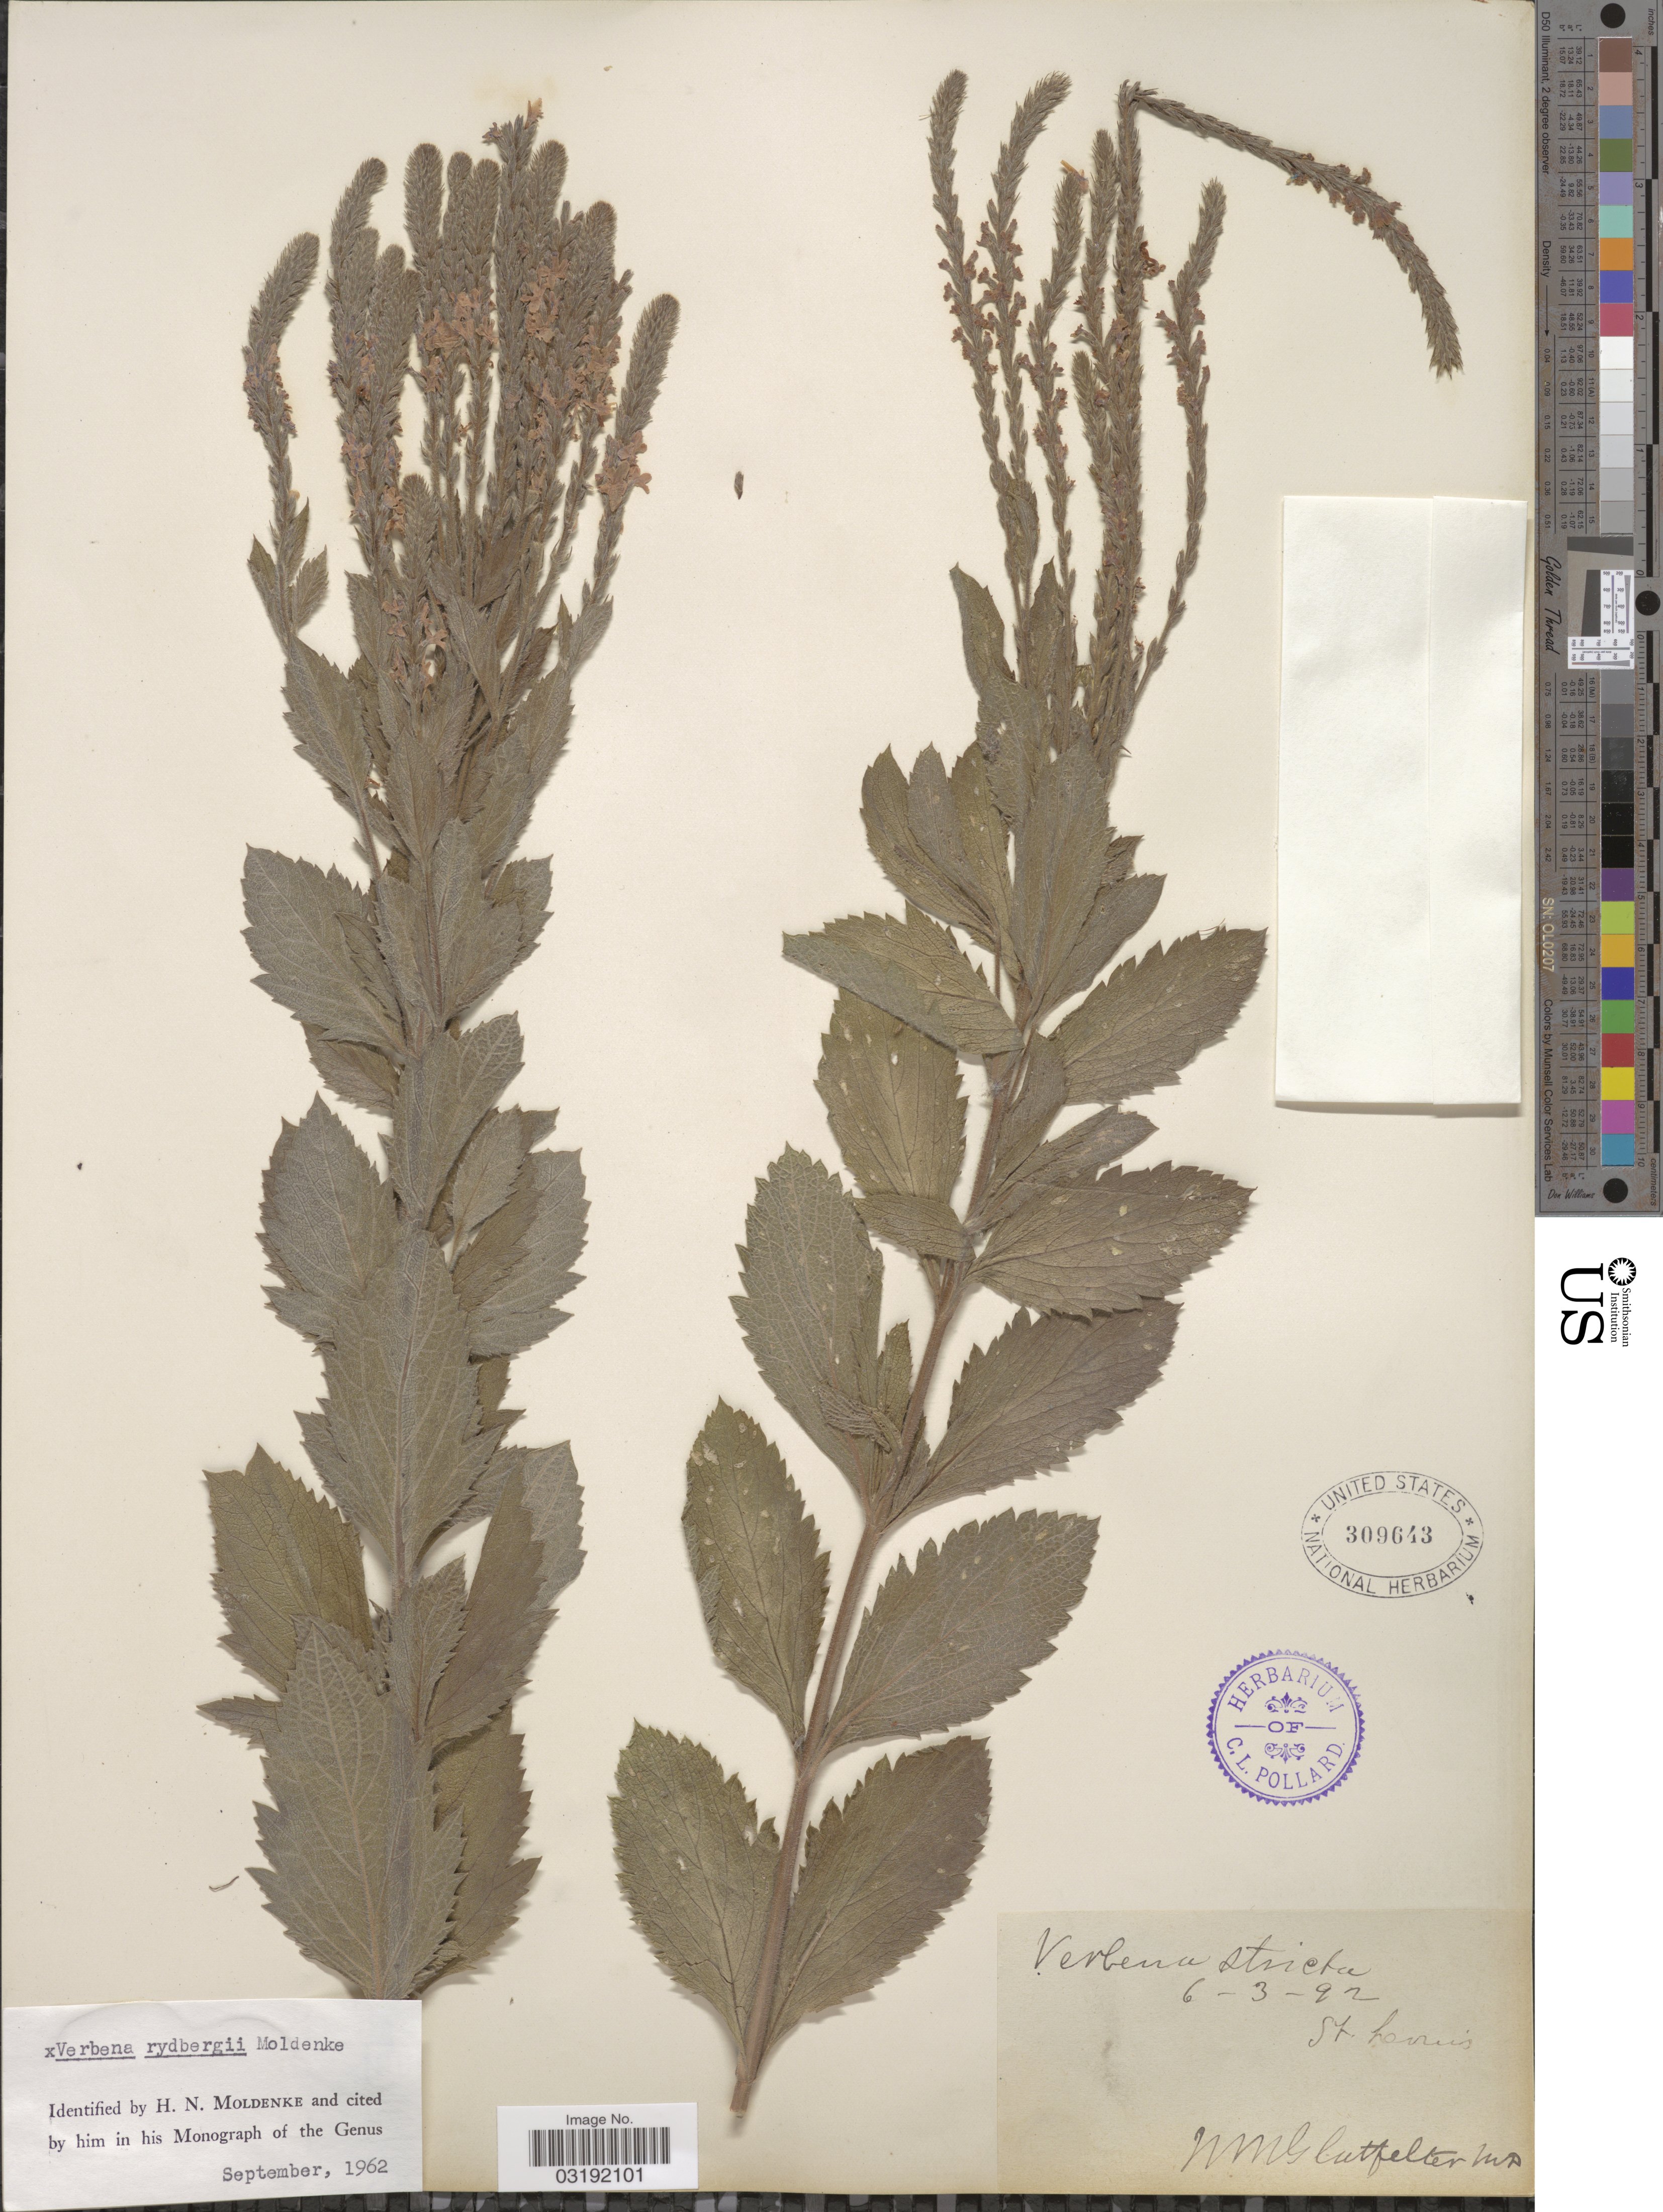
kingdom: Plantae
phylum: Tracheophyta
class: Magnoliopsida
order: Lamiales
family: Verbenaceae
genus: Verbena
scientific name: Verbena rydbergii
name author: Moldenke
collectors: N. M. Glatfelter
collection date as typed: Transcribed d/m/y: 3/6/92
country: United States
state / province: Missouri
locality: St. Louis.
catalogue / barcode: US 309643